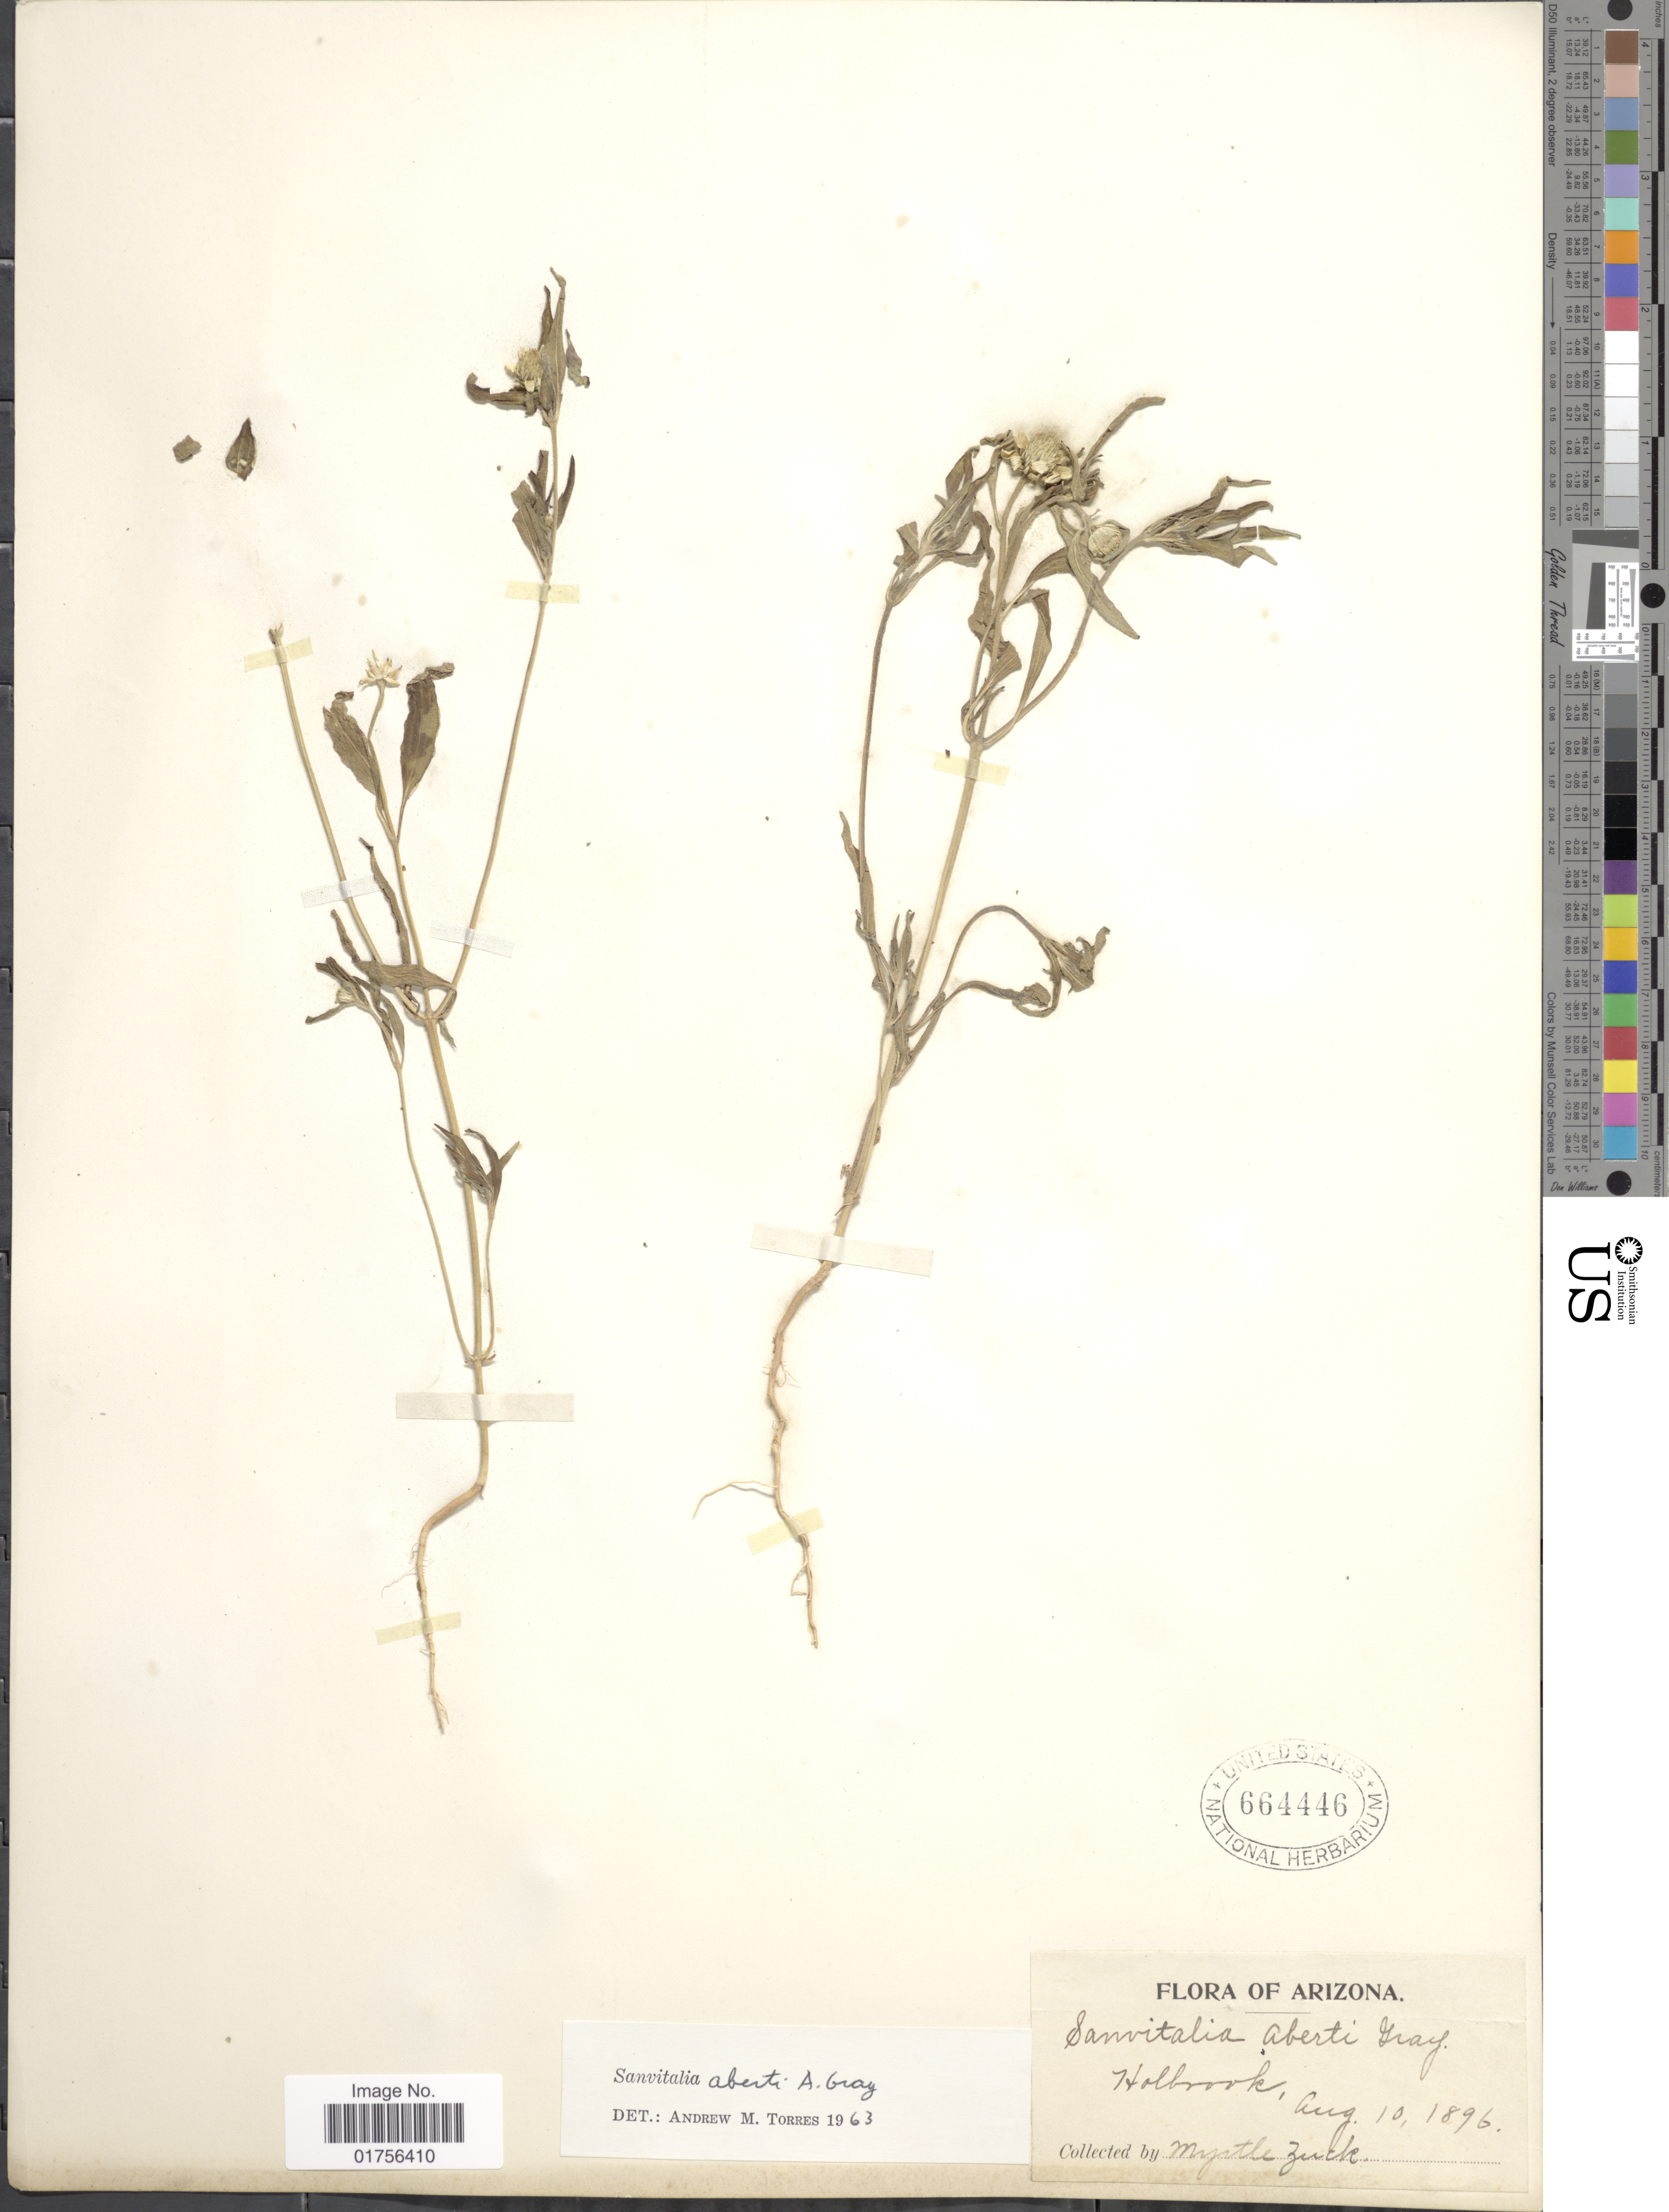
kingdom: Plantae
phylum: Tracheophyta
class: Magnoliopsida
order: Asterales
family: Asteraceae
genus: Sanvitalia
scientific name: Sanvitalia aberti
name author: A. Gray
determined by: Skibicki, Samuel V.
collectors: M. Zuck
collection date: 1896-08-10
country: United States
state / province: Arizona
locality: Holbrook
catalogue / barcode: US 664446